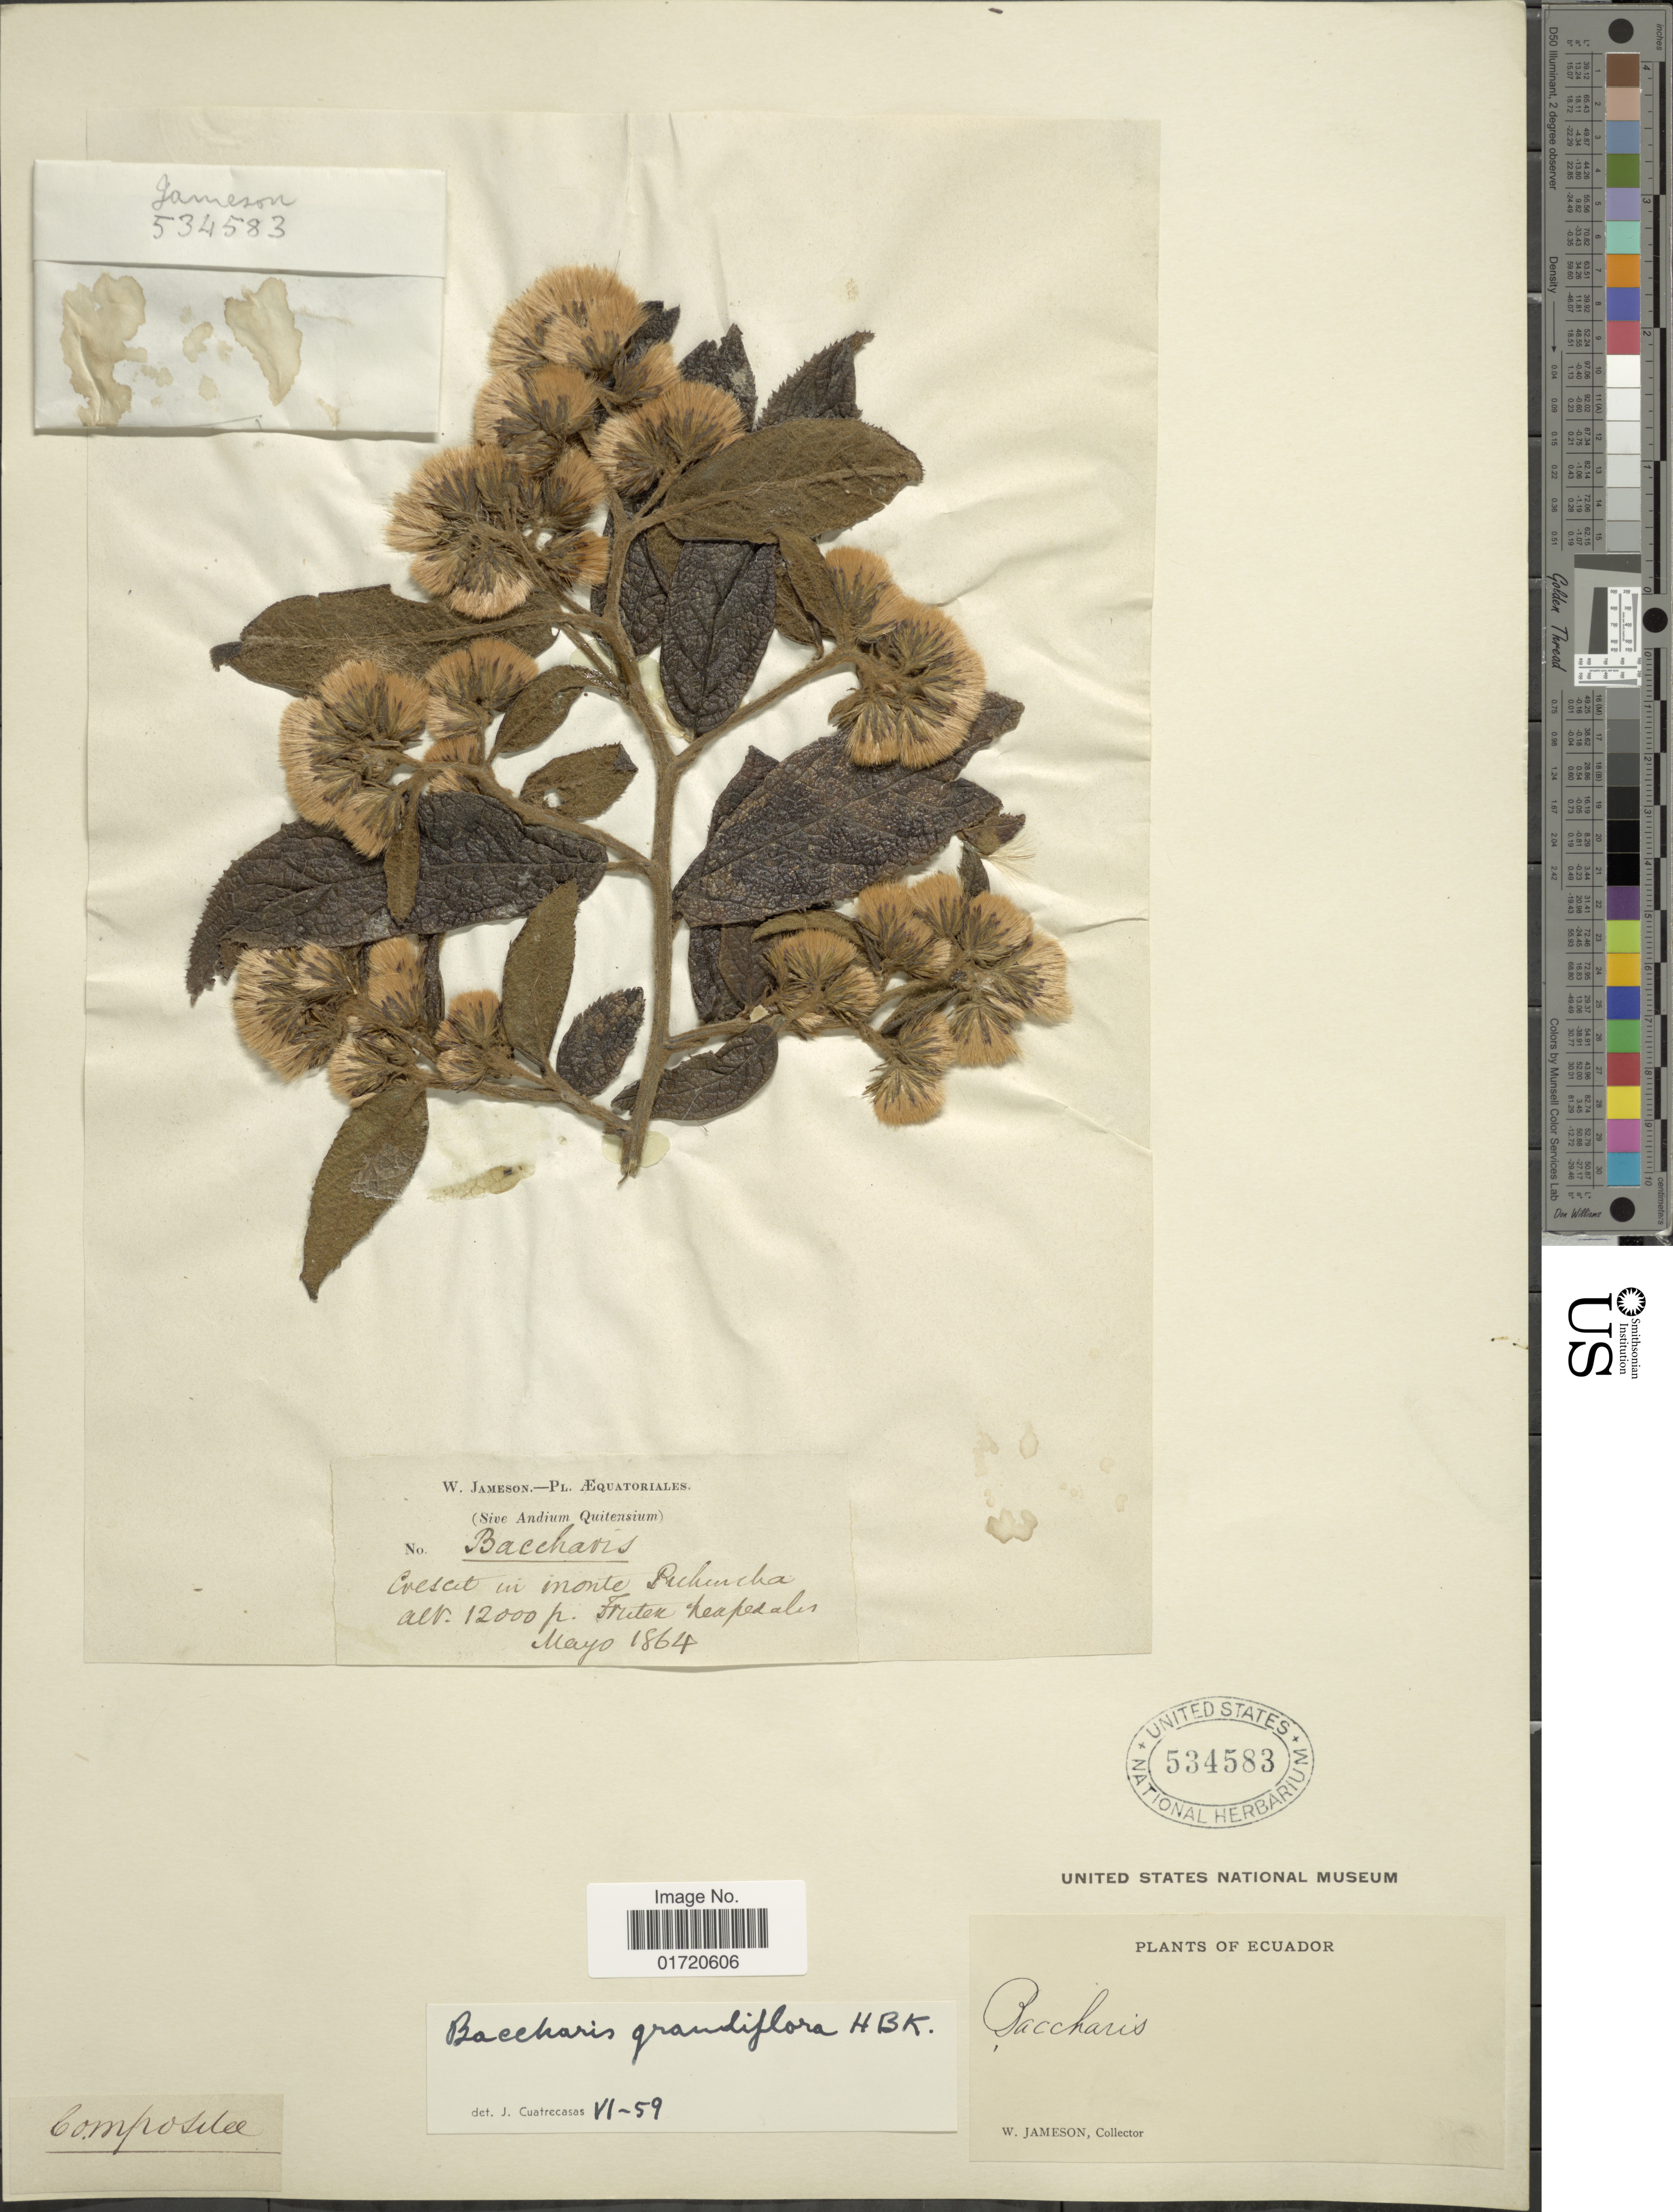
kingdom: Plantae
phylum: Tracheophyta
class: Magnoliopsida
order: Asterales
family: Asteraceae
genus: Baccharis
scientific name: Baccharis grandiflora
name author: Kunth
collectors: W. Jameson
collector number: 534583?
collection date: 1864-05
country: Ecuador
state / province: Pichincha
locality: Coescul in monte Pichincha friten herptales.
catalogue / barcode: US 534583